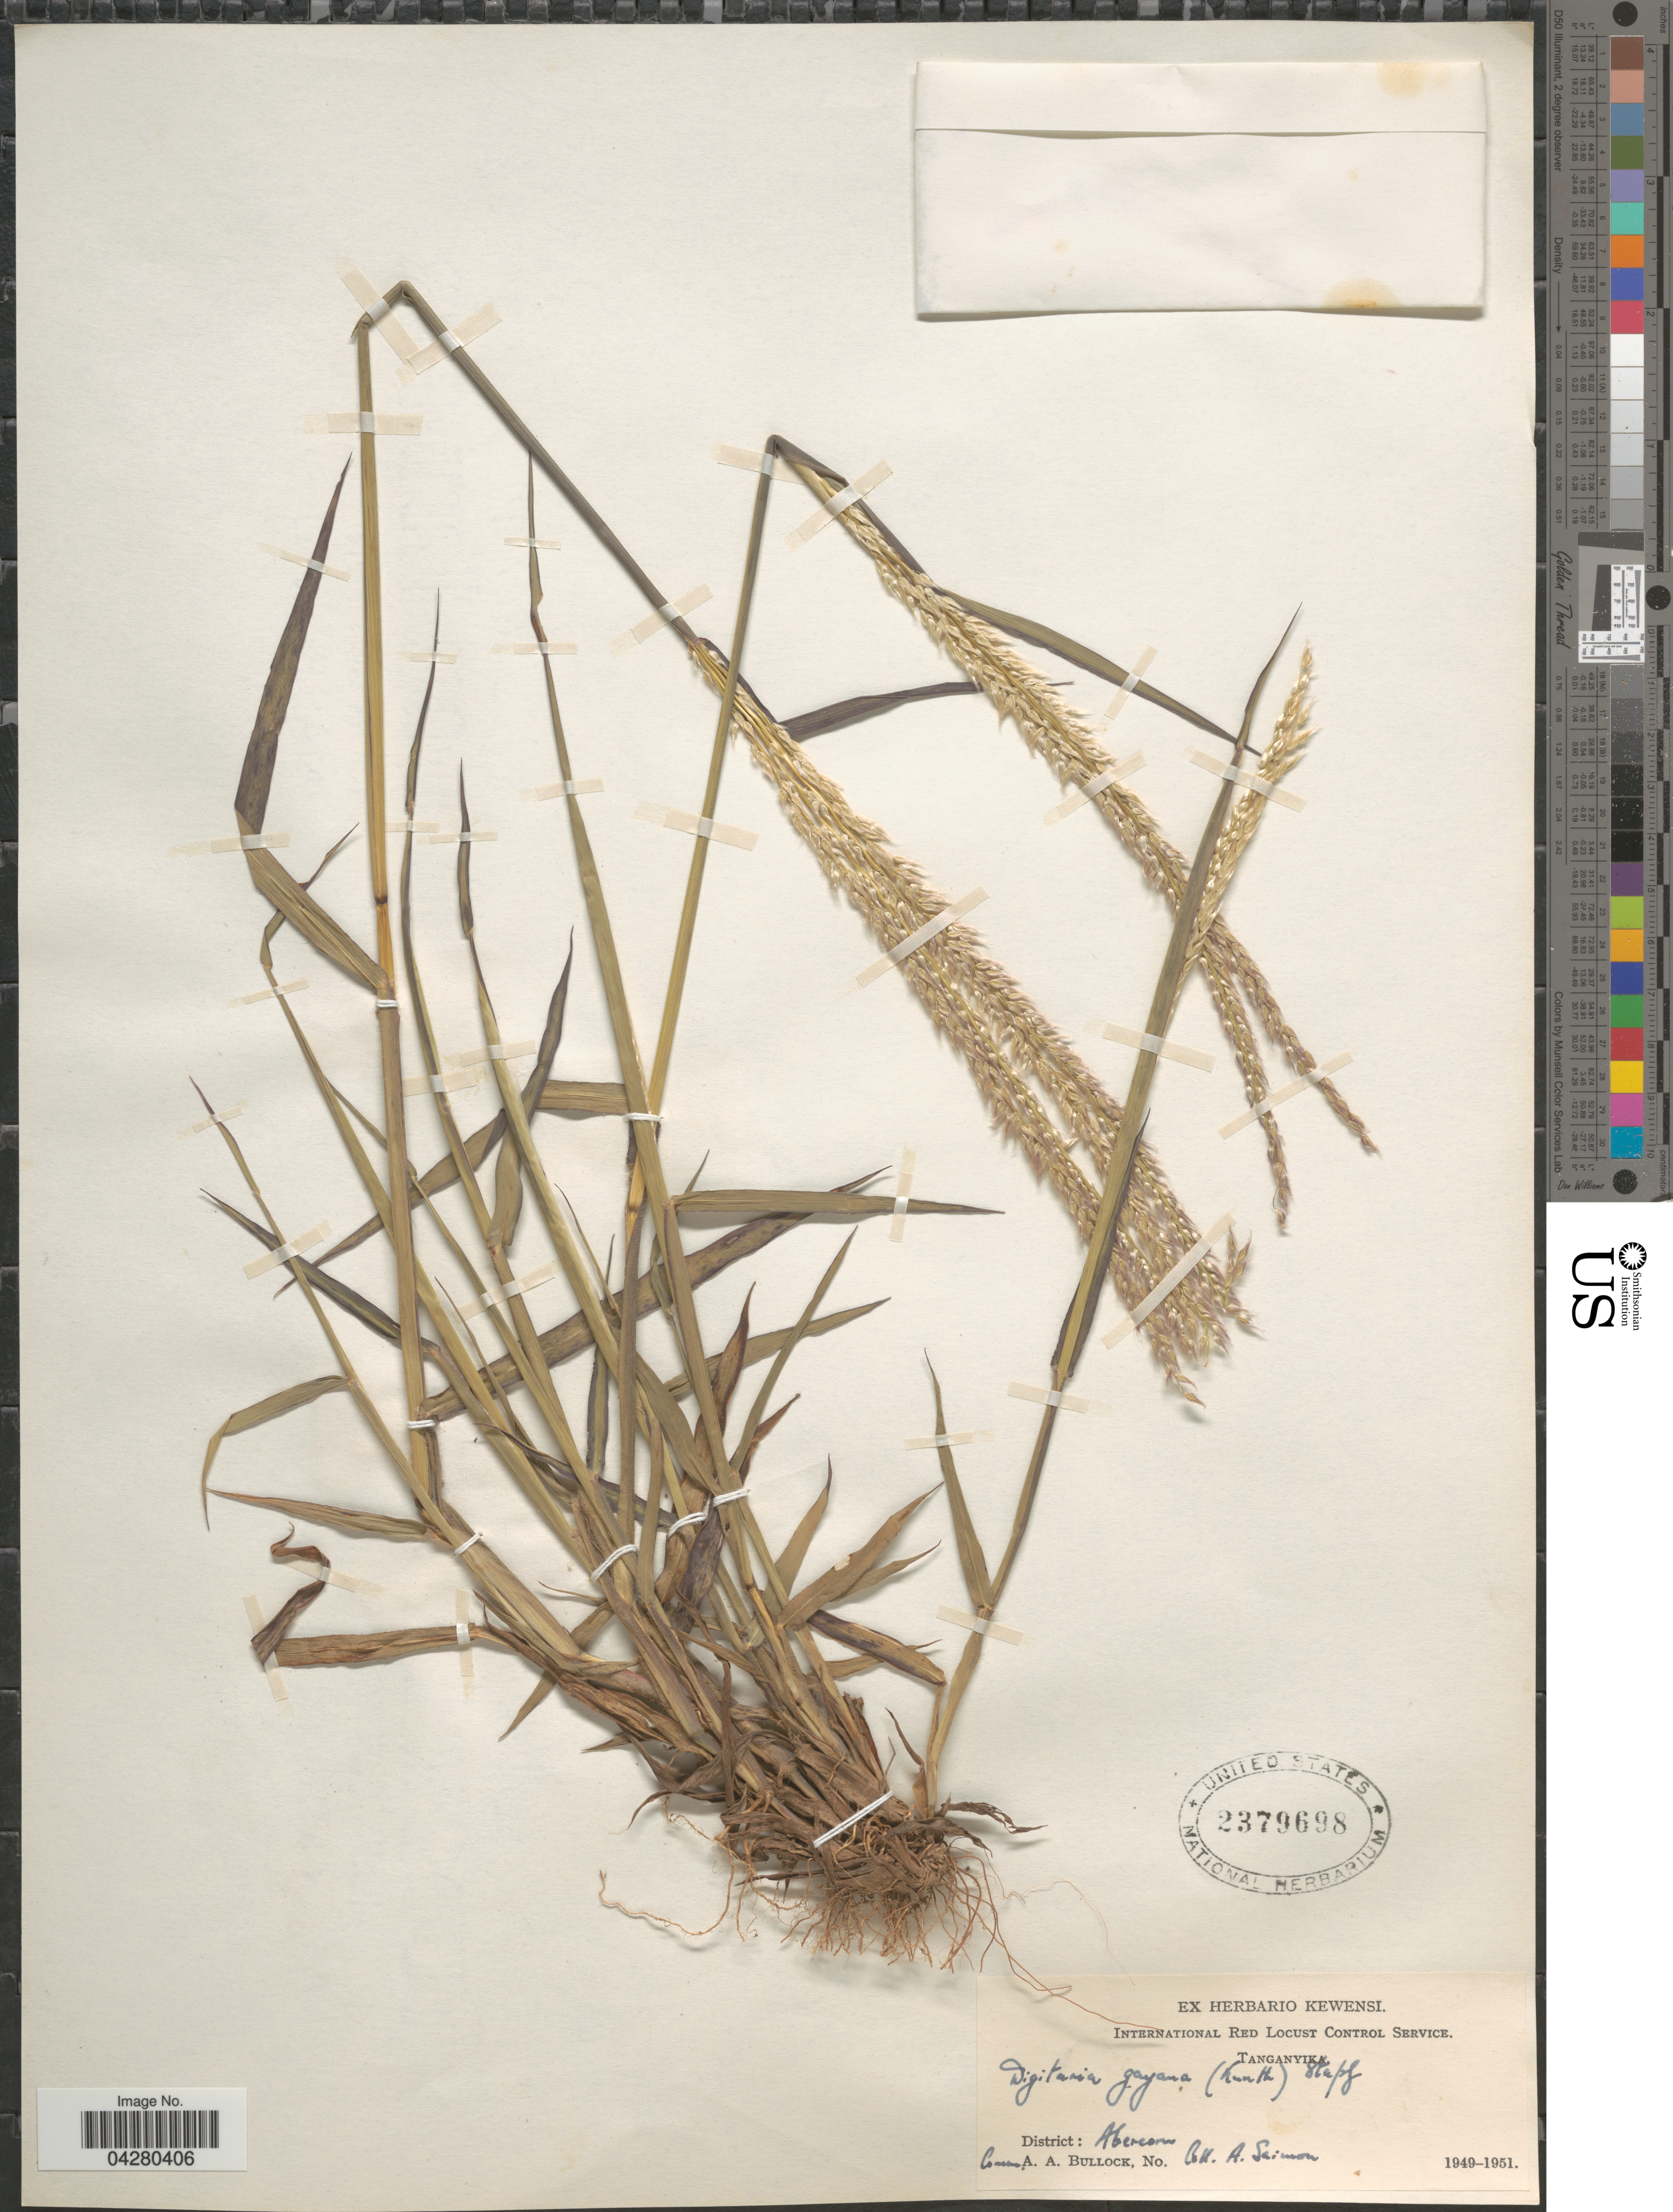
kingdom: Plantae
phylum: Tracheophyta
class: Liliopsida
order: Poales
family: Poaceae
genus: Digitaria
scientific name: Digitaria gayana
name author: (Kunth) Stapf ex A. Chev.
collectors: A. Saimon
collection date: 1949/1951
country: Tanzania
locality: Tanganyika. District: Abercorn.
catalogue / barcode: US 2379698